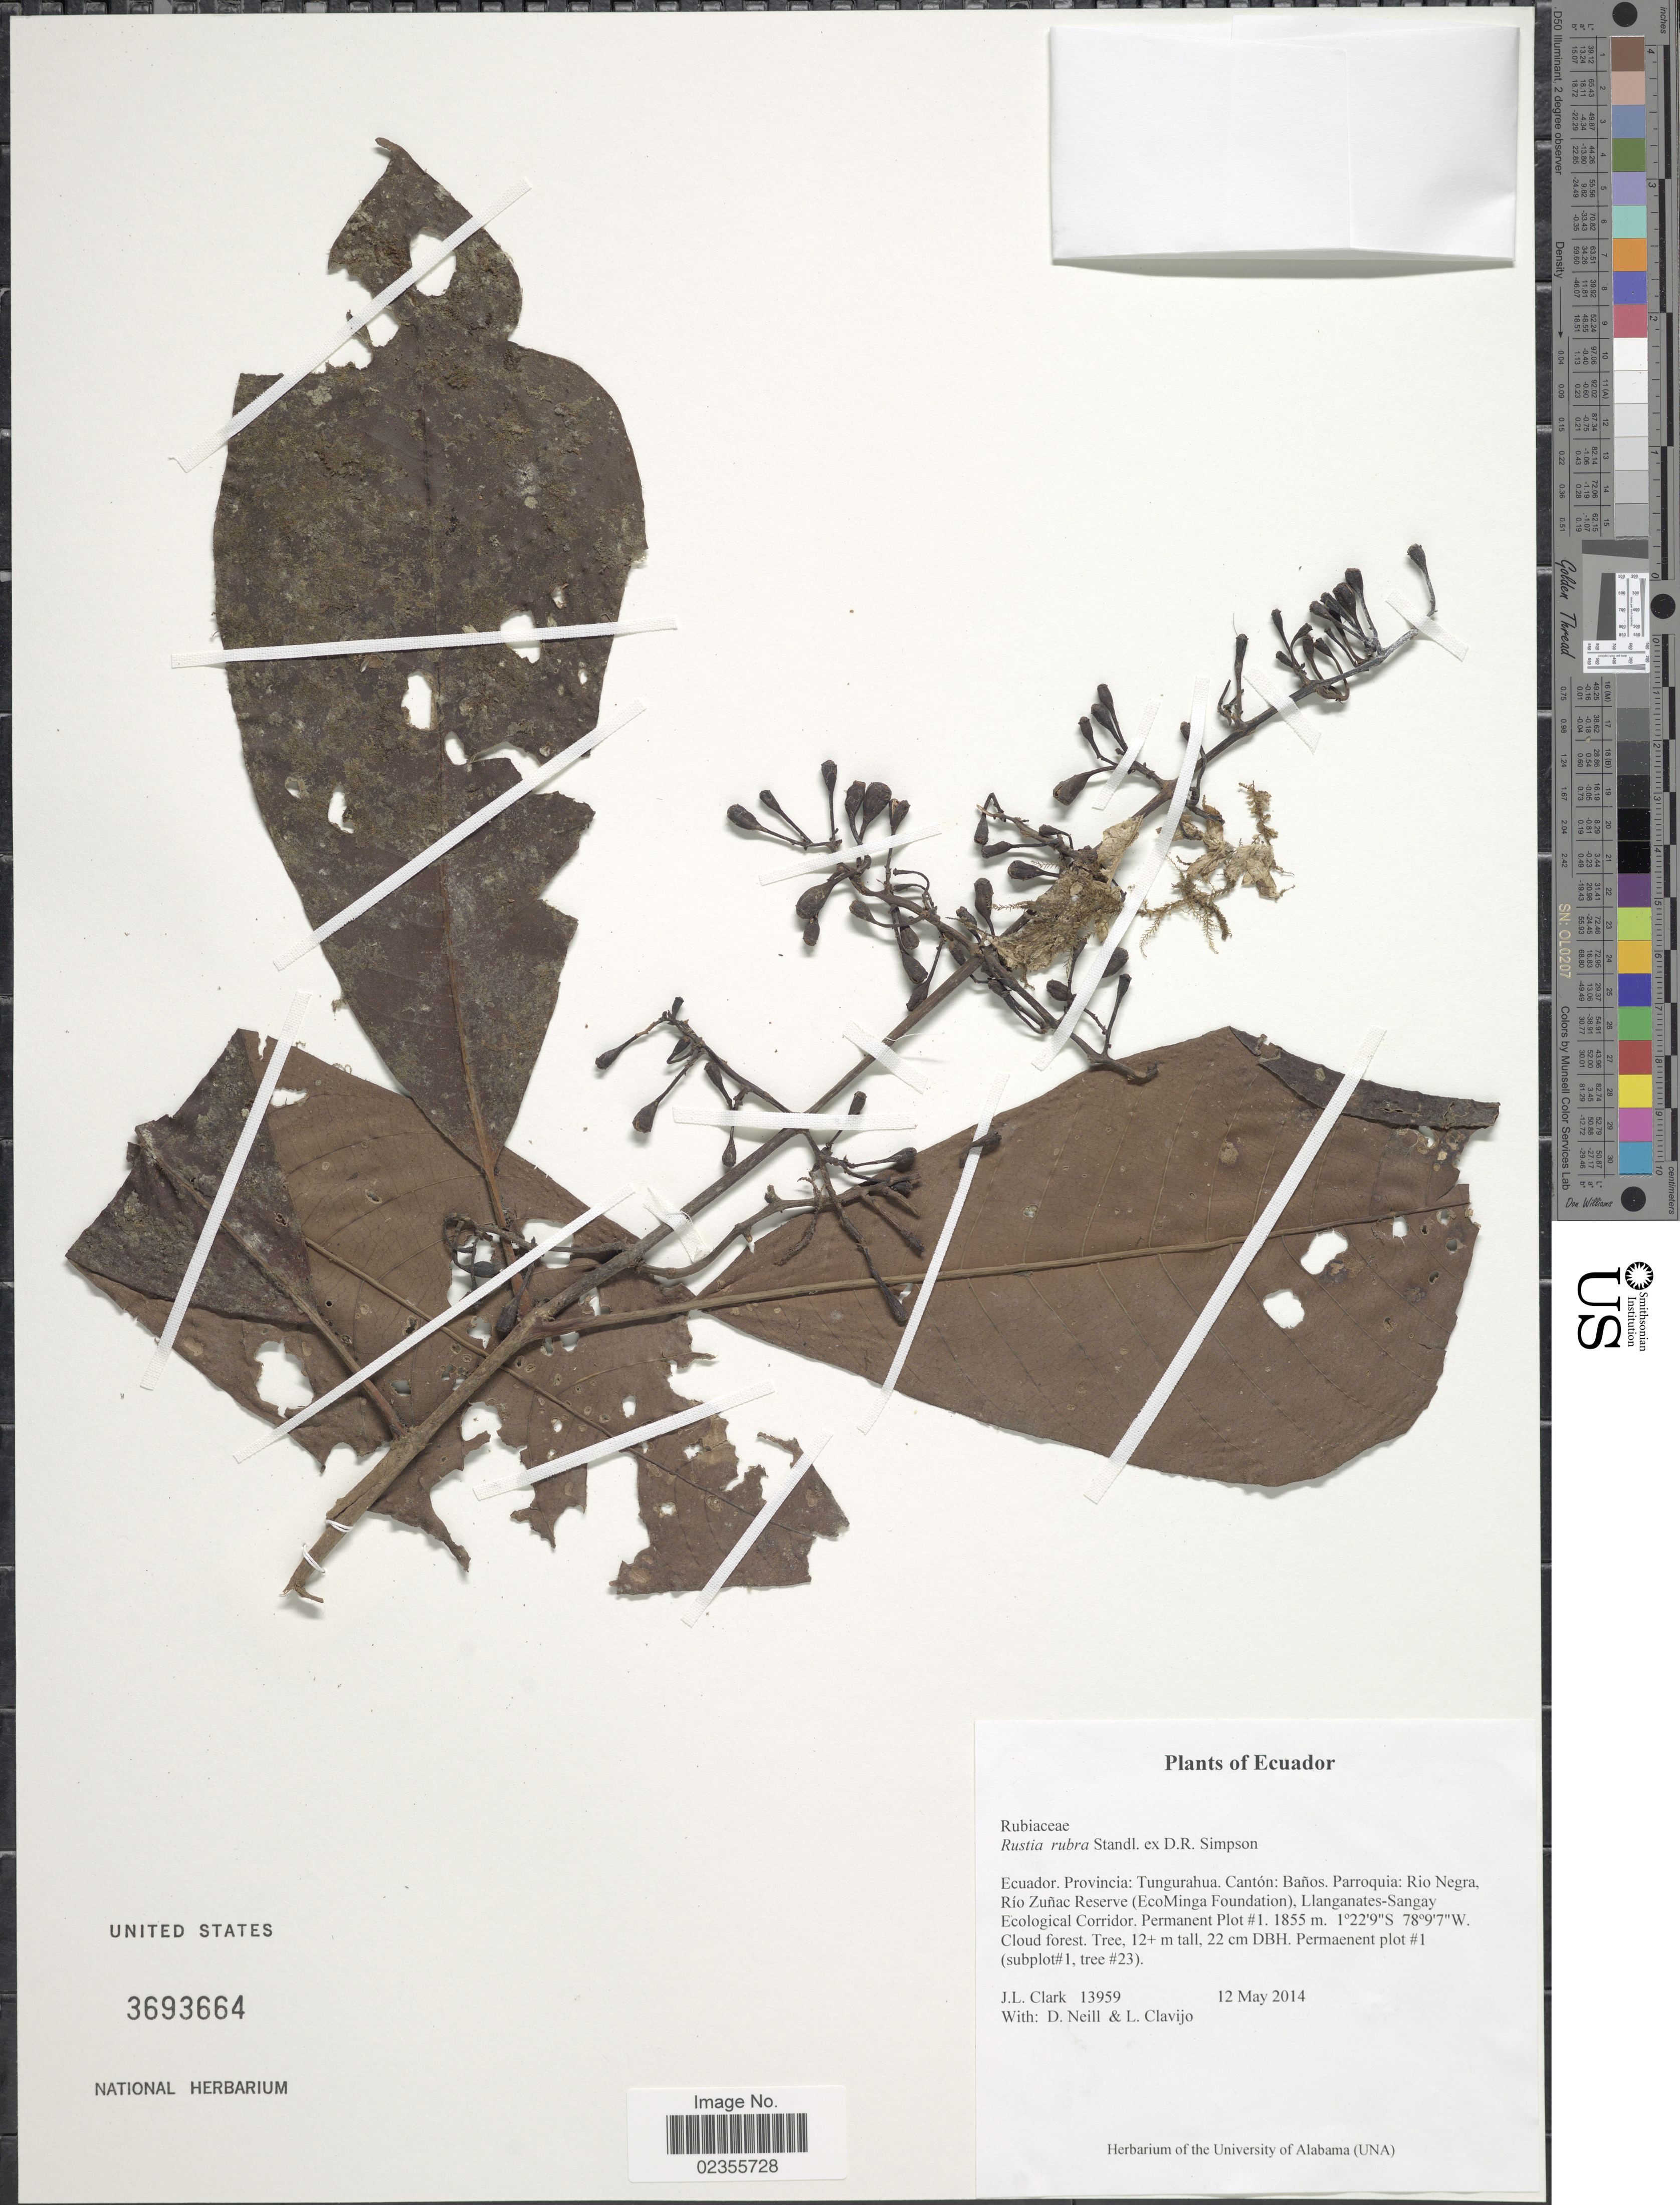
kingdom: Plantae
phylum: Tracheophyta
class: Magnoliopsida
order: Gentianales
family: Rubiaceae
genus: Rustia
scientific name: Rustia rubra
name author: Standl. ex D.R. Simpson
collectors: J. L. Clark, D. Neill & L. Clavijo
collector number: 13959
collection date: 2014-05-12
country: Ecuador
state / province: Tungurahua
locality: Canton: Banos, Parroquia: Rio Negra, Rio Zunac Reserva (EcoMinga Foundation), Llanganates-Sangay Ecological Corridor, Permanent Plot #1.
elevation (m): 1855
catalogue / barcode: US 3693664